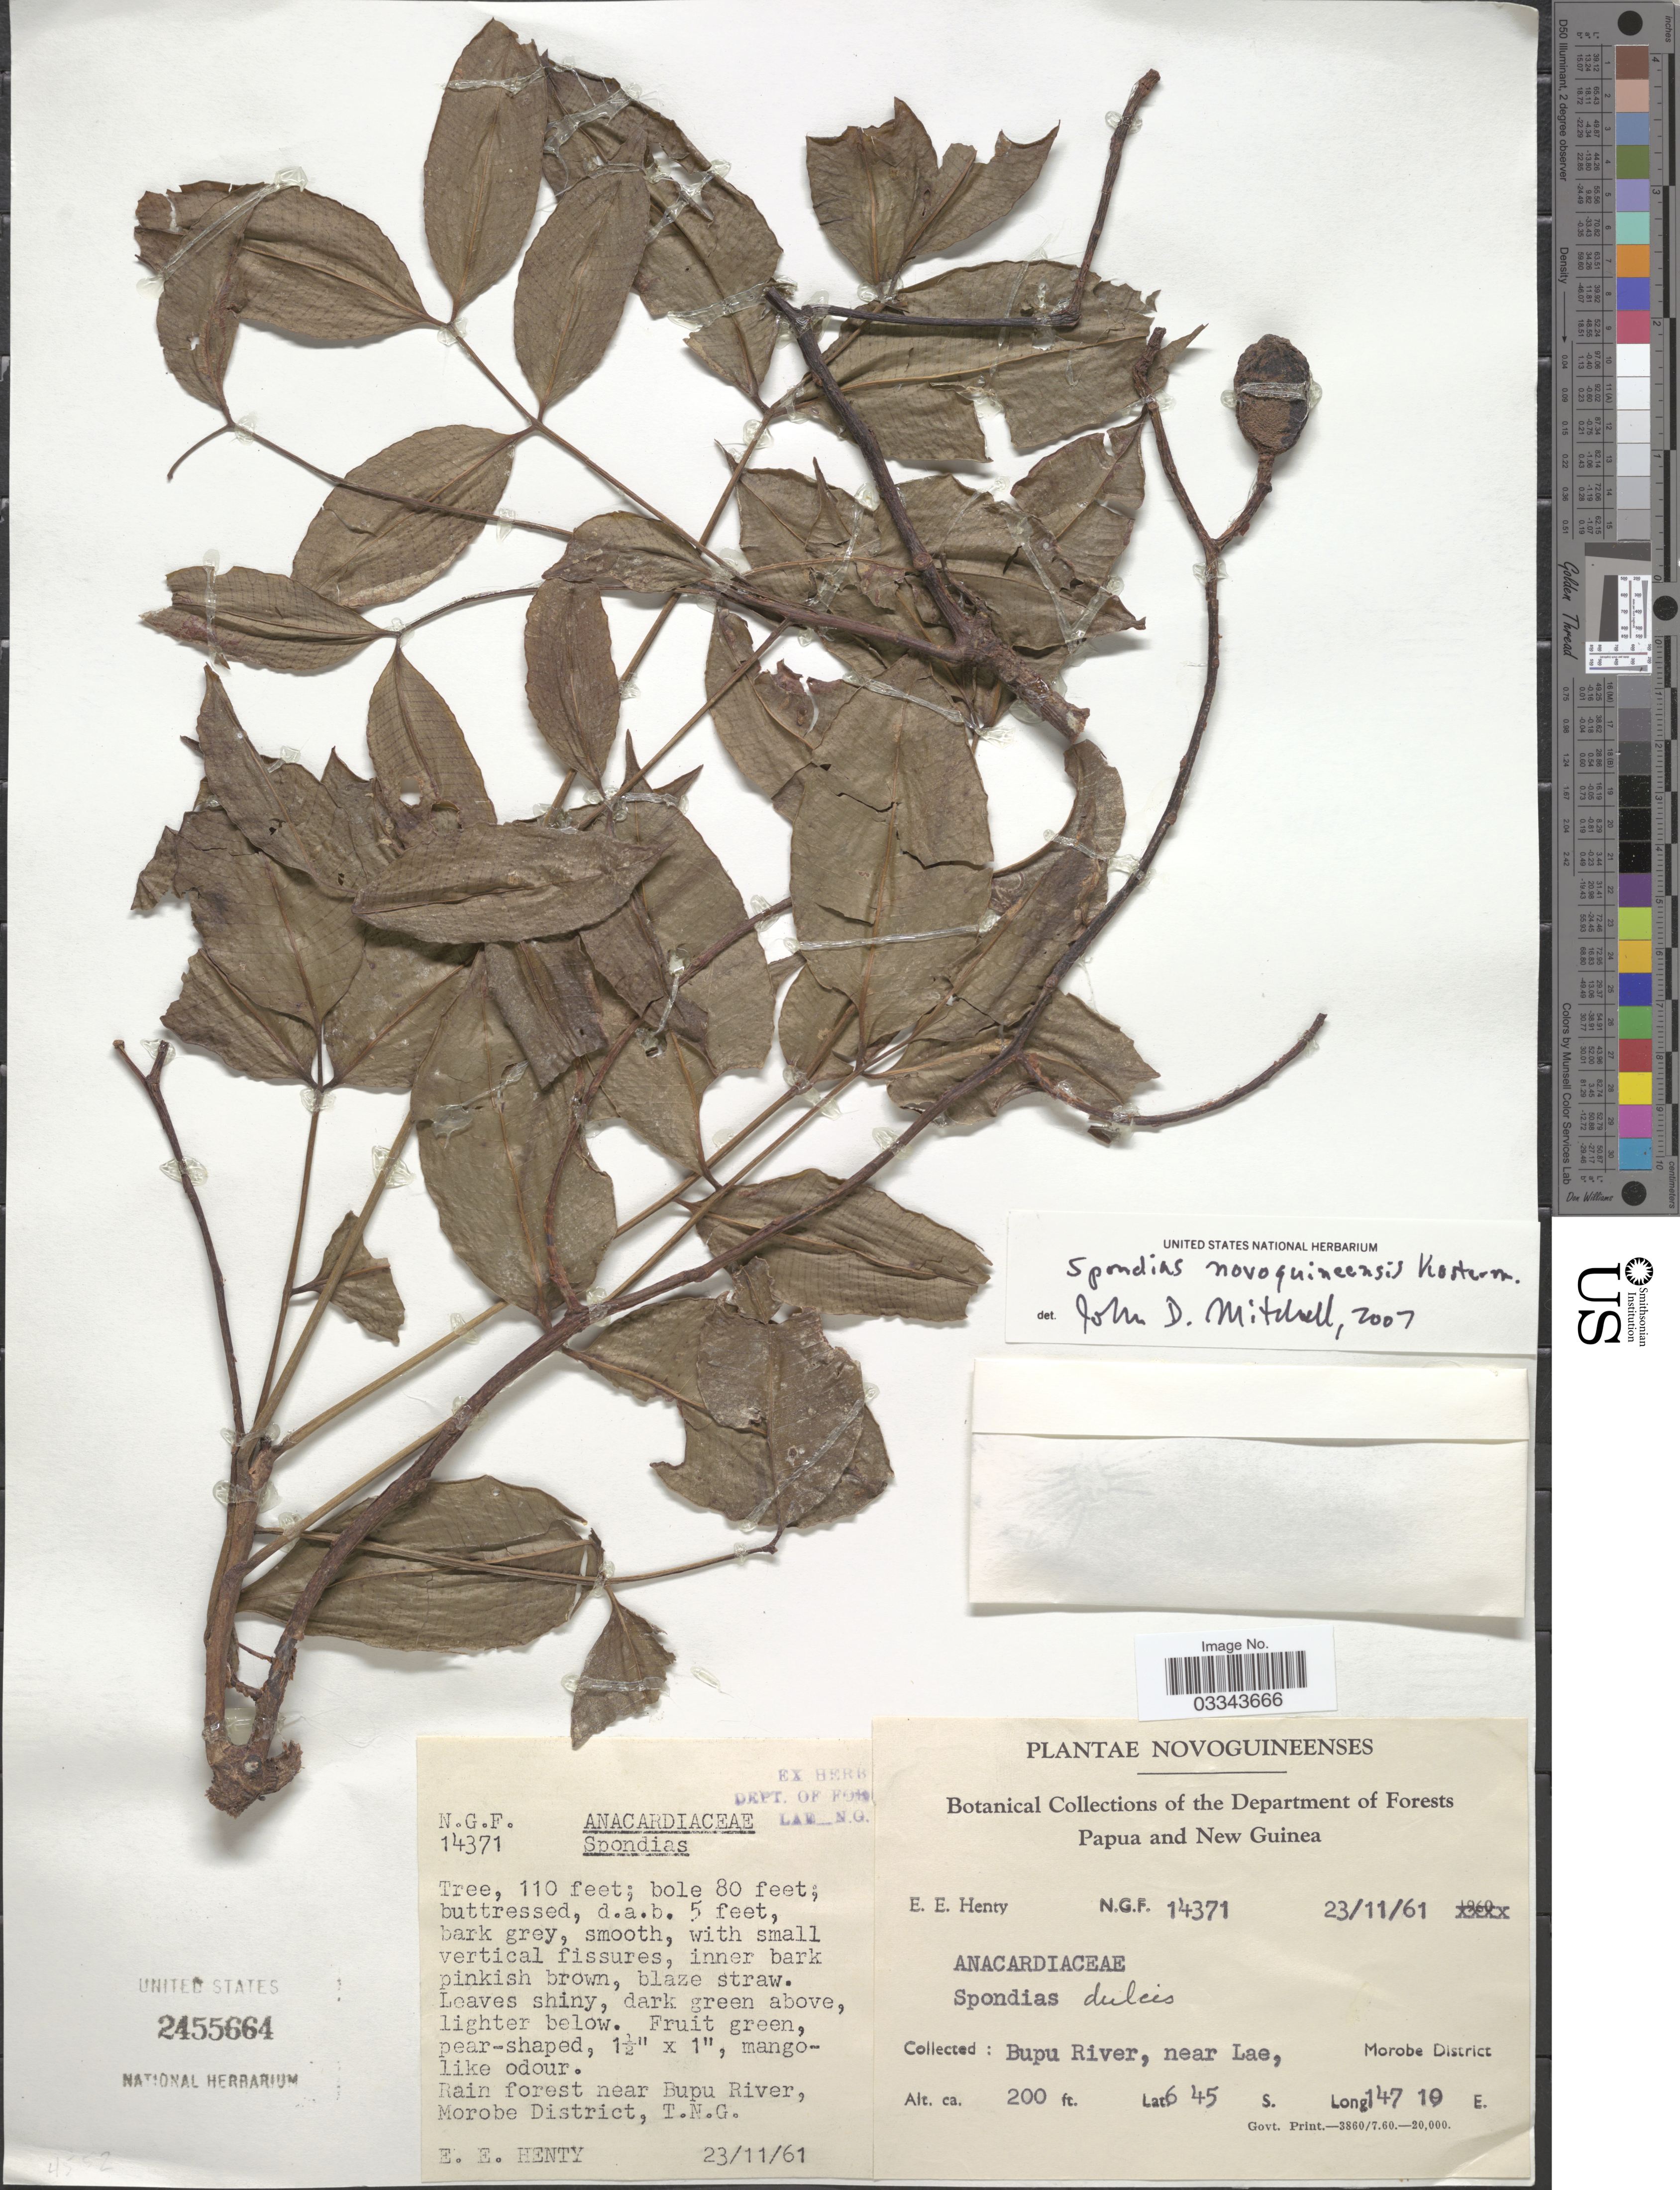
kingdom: Plantae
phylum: Tracheophyta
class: Magnoliopsida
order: Sapindales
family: Anacardiaceae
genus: Spondias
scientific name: Spondias novoguineensis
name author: Kosterm.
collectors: E. Henty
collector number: N.G.F. 14371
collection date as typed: Transcribed d/m/y: 23/11/61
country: Papua New Guinea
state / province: Morobe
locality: Near Bupu River, Morobe District, T. N. G. Bupu River, near Lae, Morobe District, T.N.G.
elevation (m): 61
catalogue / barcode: US 2455664